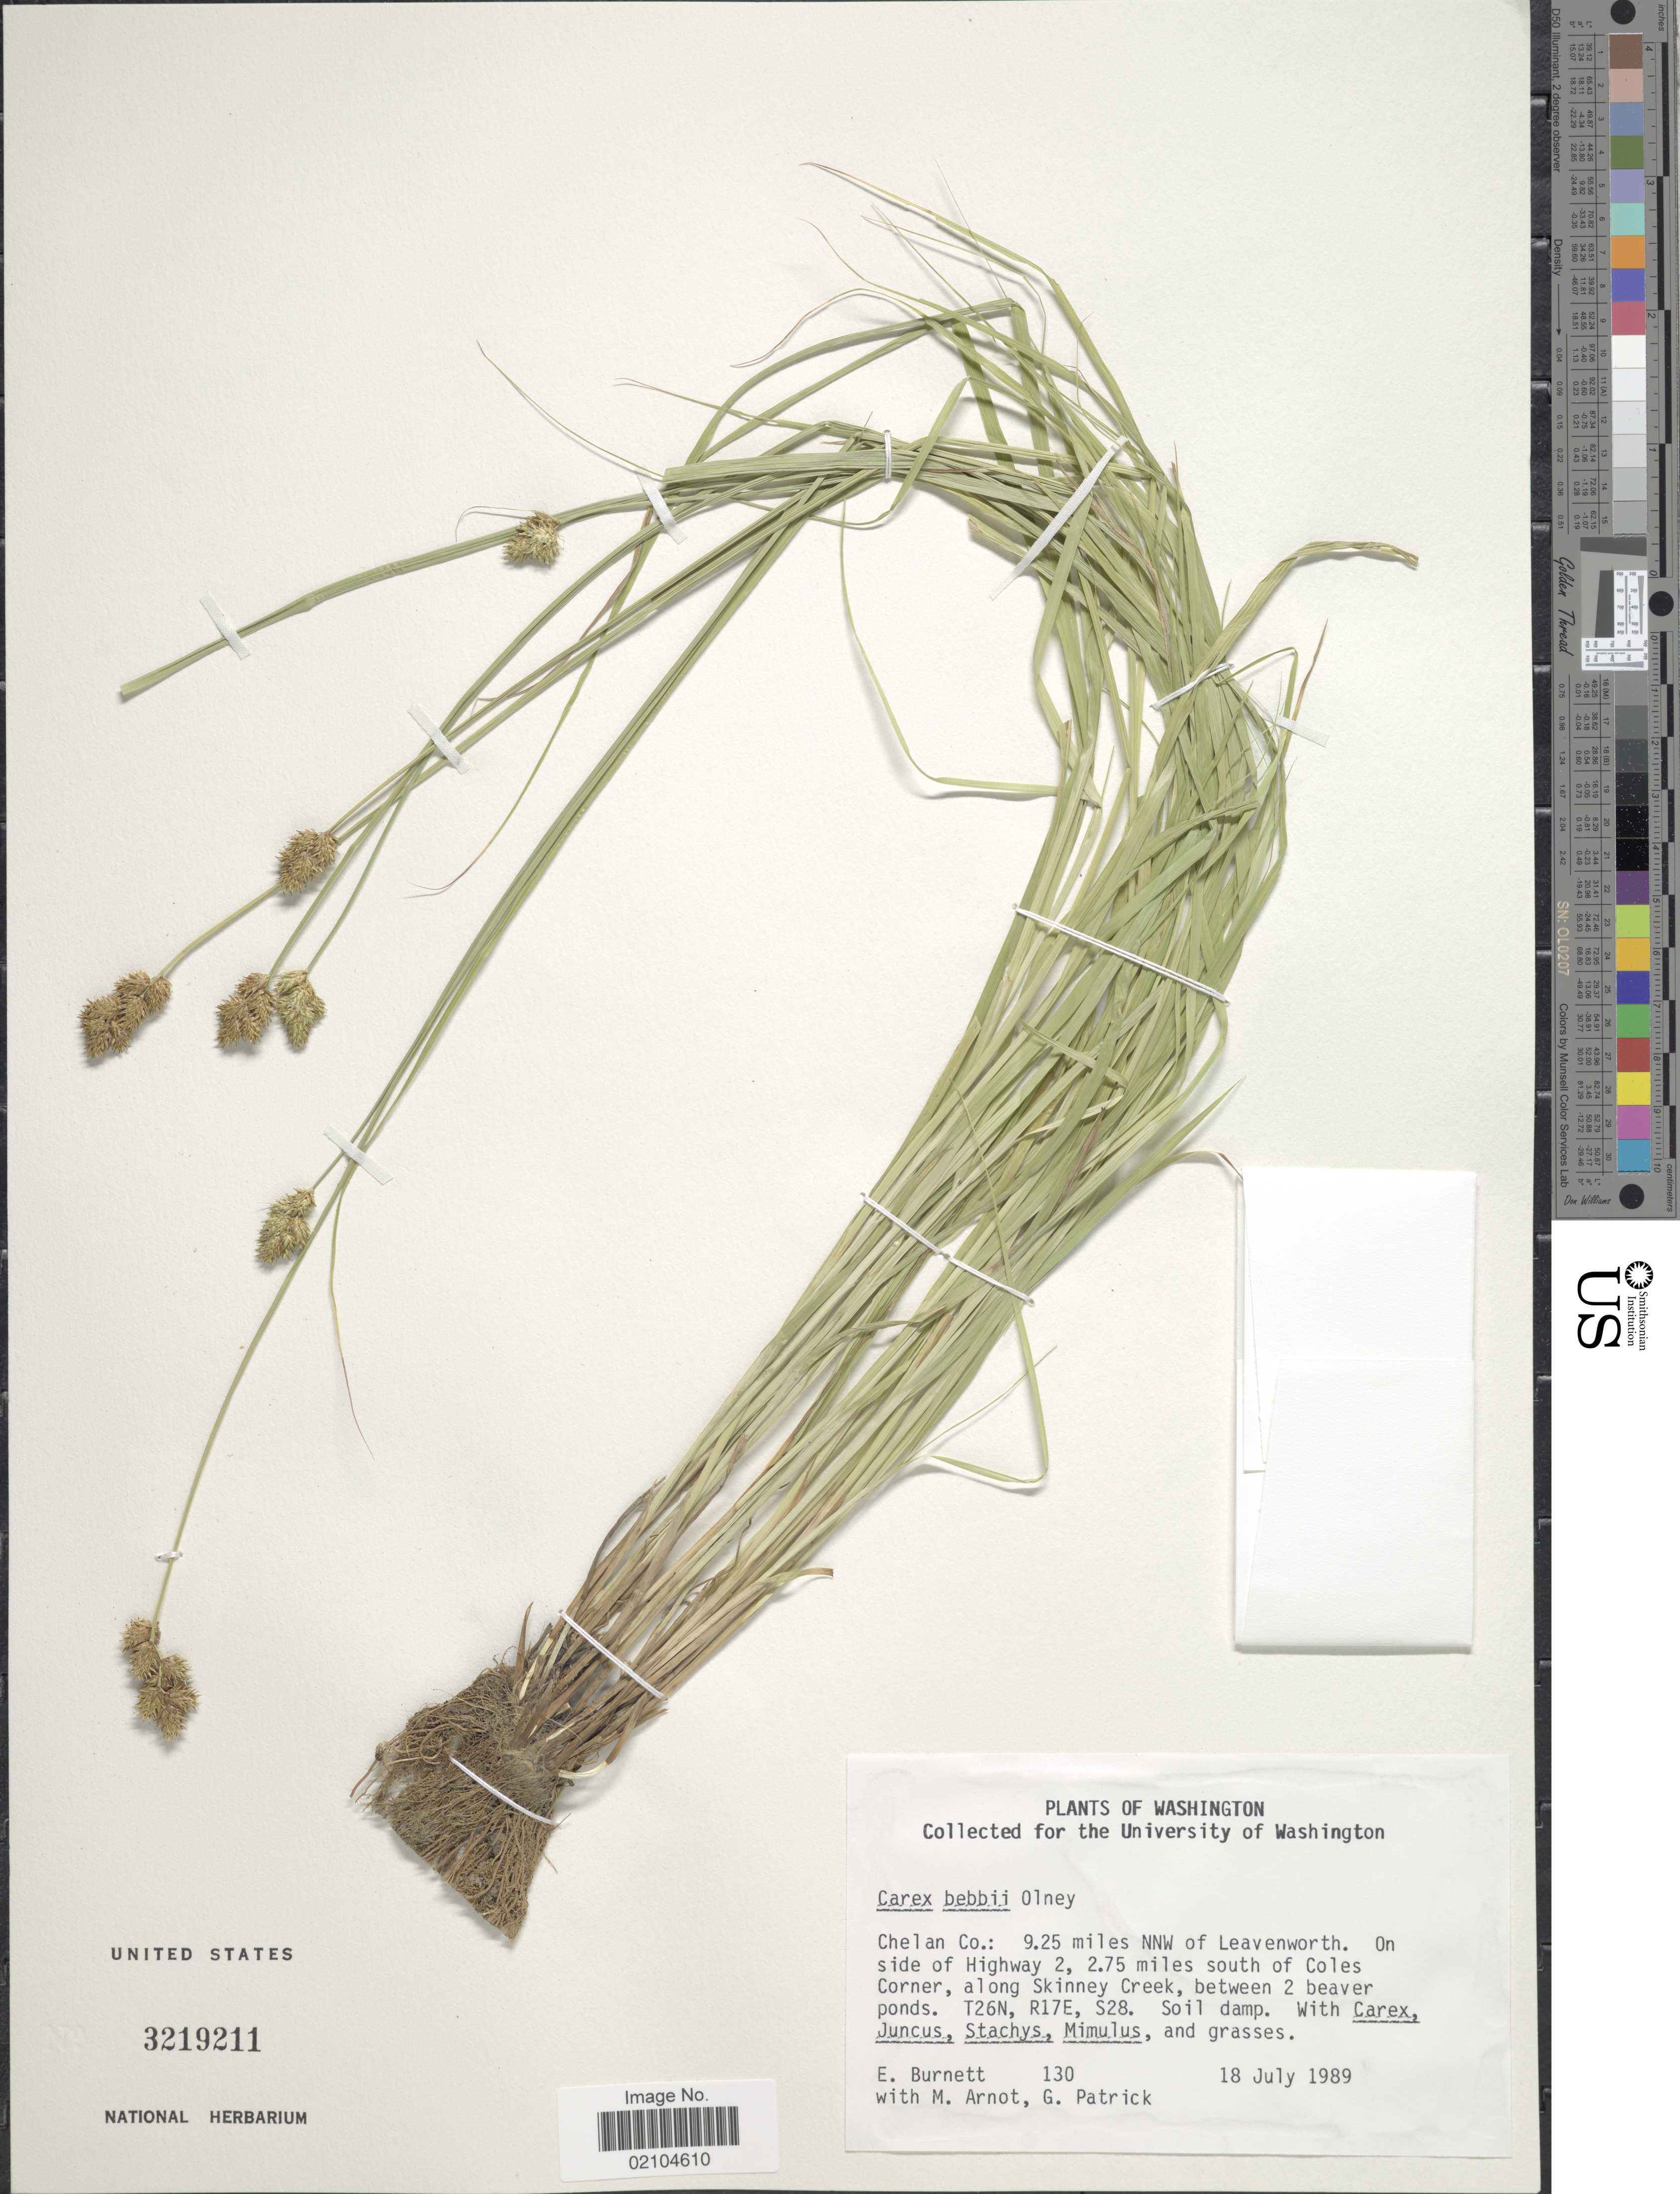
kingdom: Plantae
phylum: Tracheophyta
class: Liliopsida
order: Poales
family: Cyperaceae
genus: Carex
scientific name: Carex bebbii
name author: (L.H. Bailey) Olney ex Fernald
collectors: E. Burnett, M. Arnot & G. Patrick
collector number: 130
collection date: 1989-07-18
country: United States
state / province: Washington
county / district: Chelan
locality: Chelan Co.: 9.25 miles NNW of Leavenworth, On side of Highway 2, 2.75 miles south of Coles Corner, along Skinney Creek, between 2 beaver ponds, T26N, R17E, S28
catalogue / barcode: US 3219211